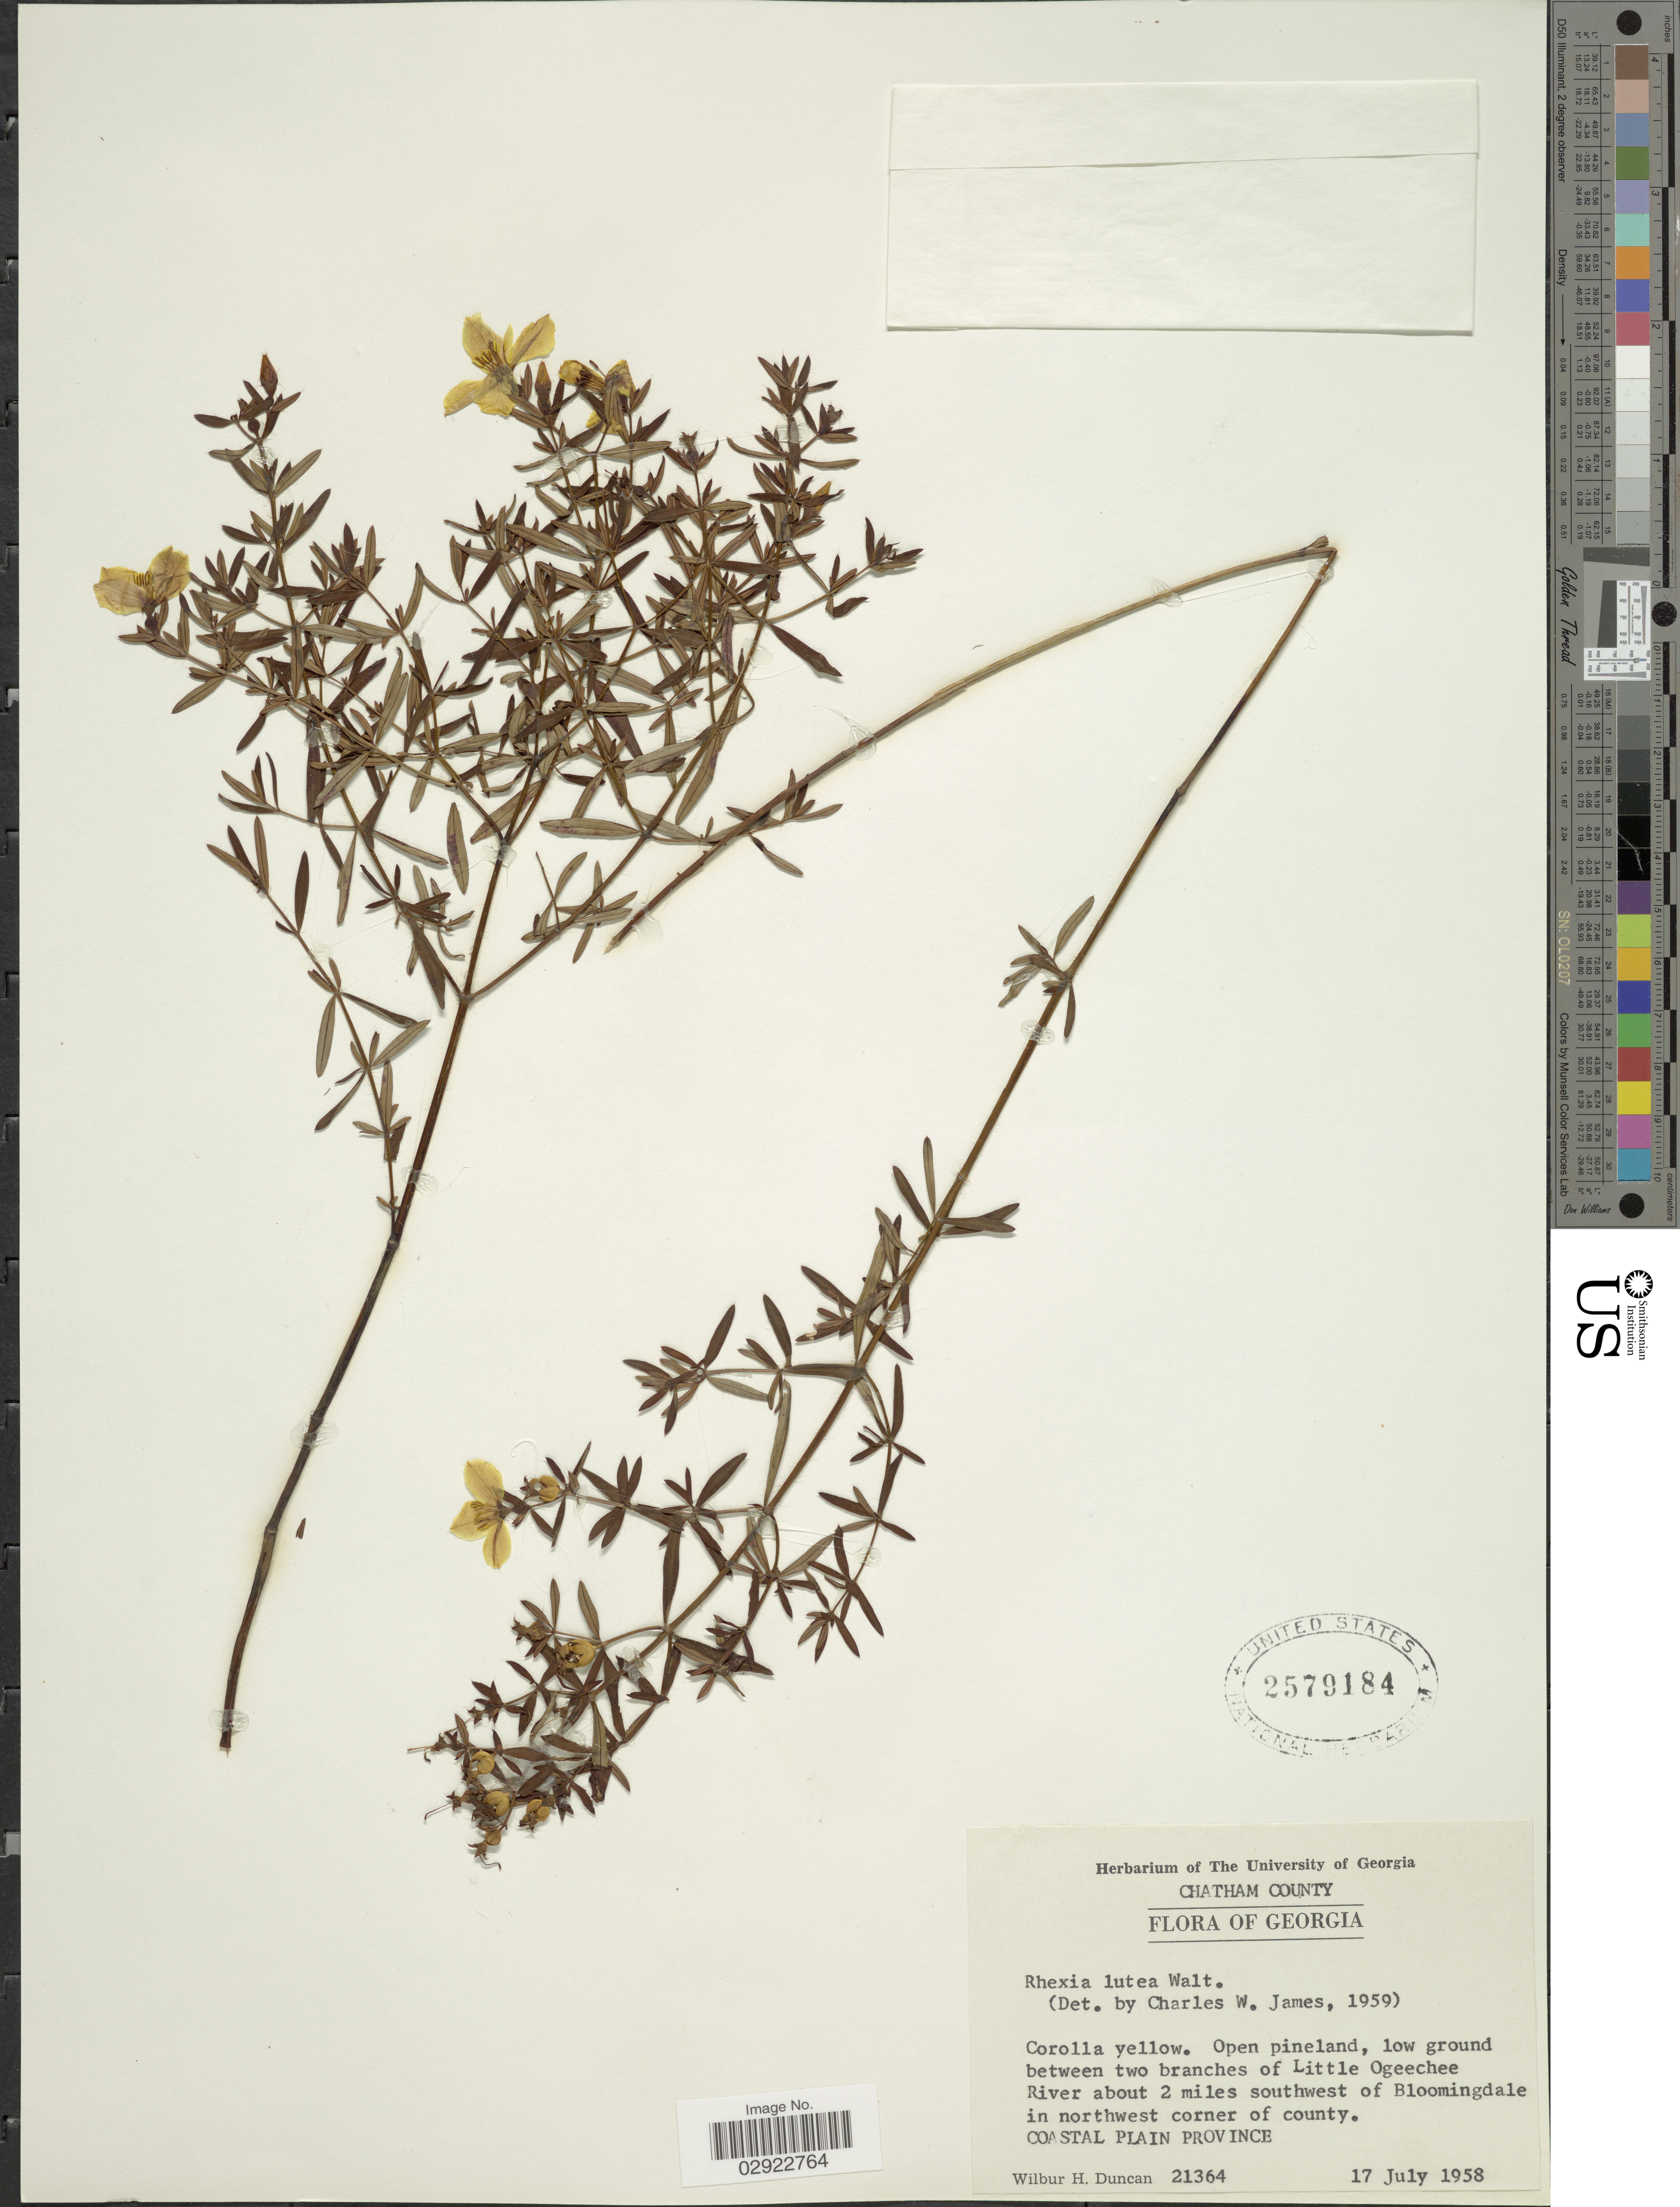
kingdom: Plantae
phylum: Tracheophyta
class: Magnoliopsida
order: Myrtales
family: Melastomataceae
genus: Rhexia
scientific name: Rhexia lutea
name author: Walter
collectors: W. H. Duncan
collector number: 21364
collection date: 1958-07-17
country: United States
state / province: Georgia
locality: Chatham County. Low ground between two branches of Little Ogeechee River about 2 miles southwest of Bloomingdale in northwest corner of county. Coastal Plain Province.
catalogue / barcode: US 2579184